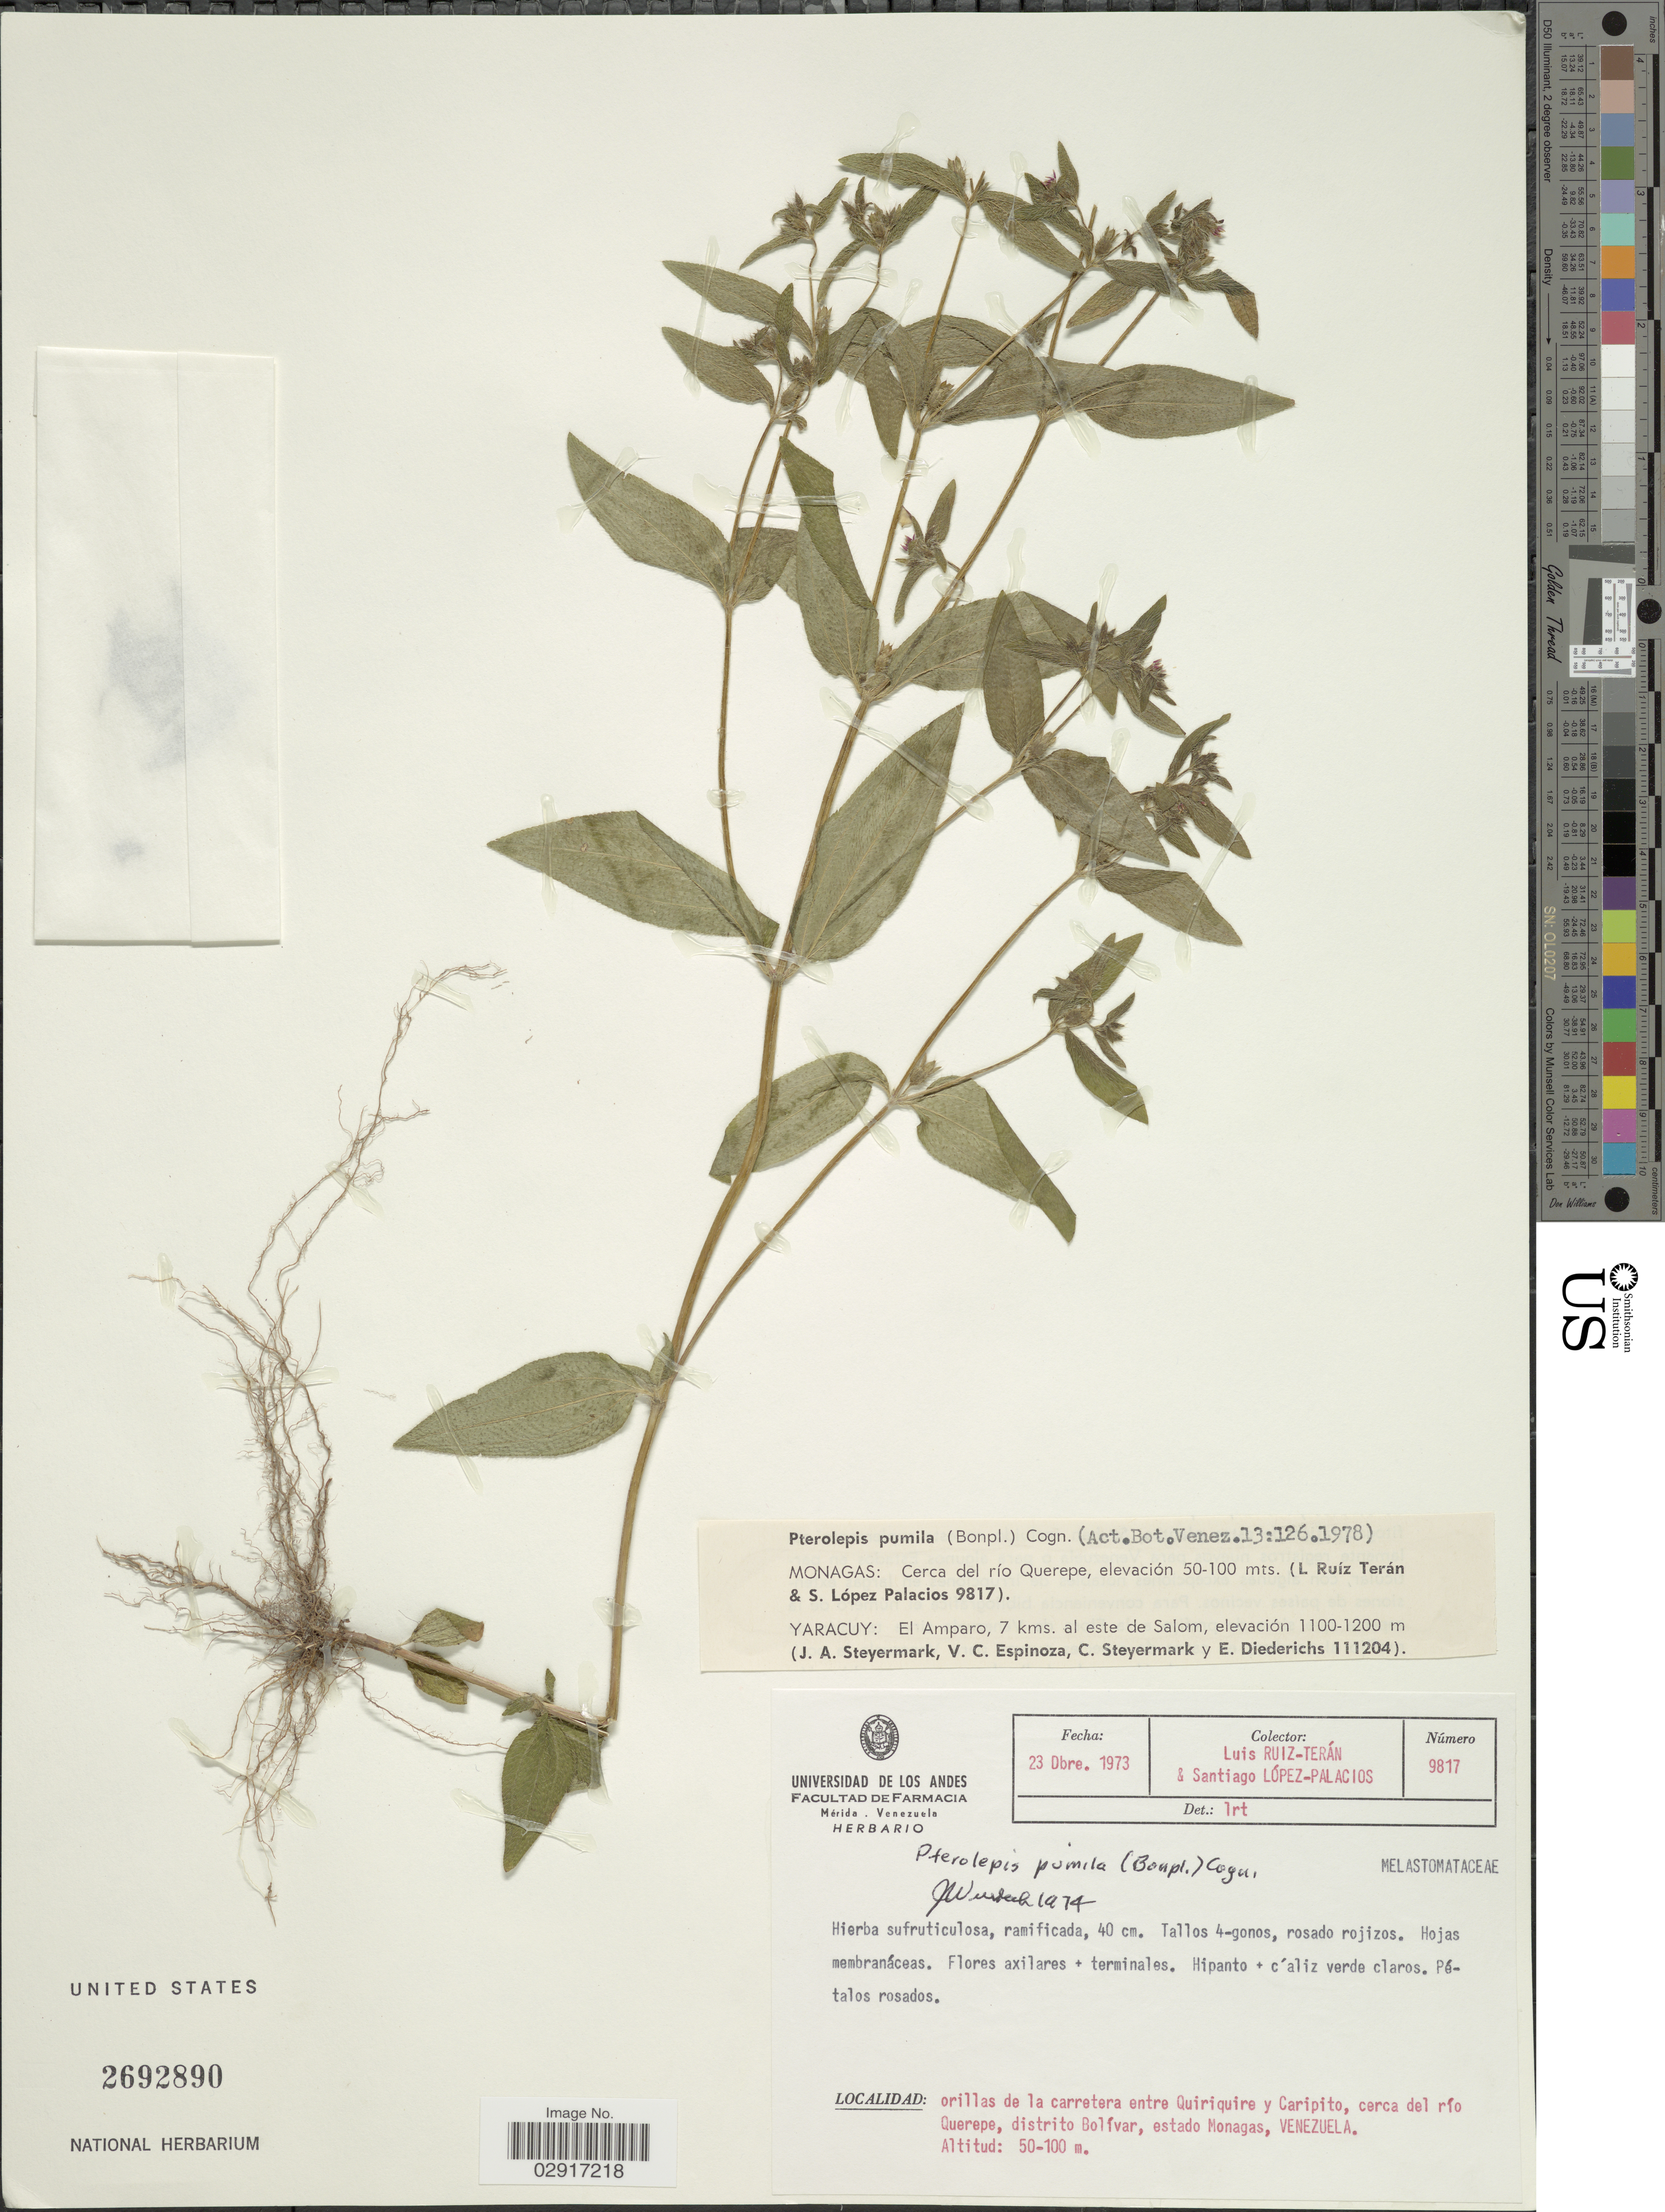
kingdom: Plantae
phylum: Tracheophyta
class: Magnoliopsida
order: Myrtales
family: Melastomataceae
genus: Pterolepis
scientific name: Pterolepis pumila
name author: (Bonpl.) DC. ex Crueg.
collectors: L. E. Ruíz-Terán & S. López-Palacios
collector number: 9817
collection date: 1973-12-23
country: Venezuela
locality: Orillas de la carretera entre Quiriquire y Caripito, cerca del río Querepe, distrito Bolívar, estado Monagas.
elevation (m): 50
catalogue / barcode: US 2692890